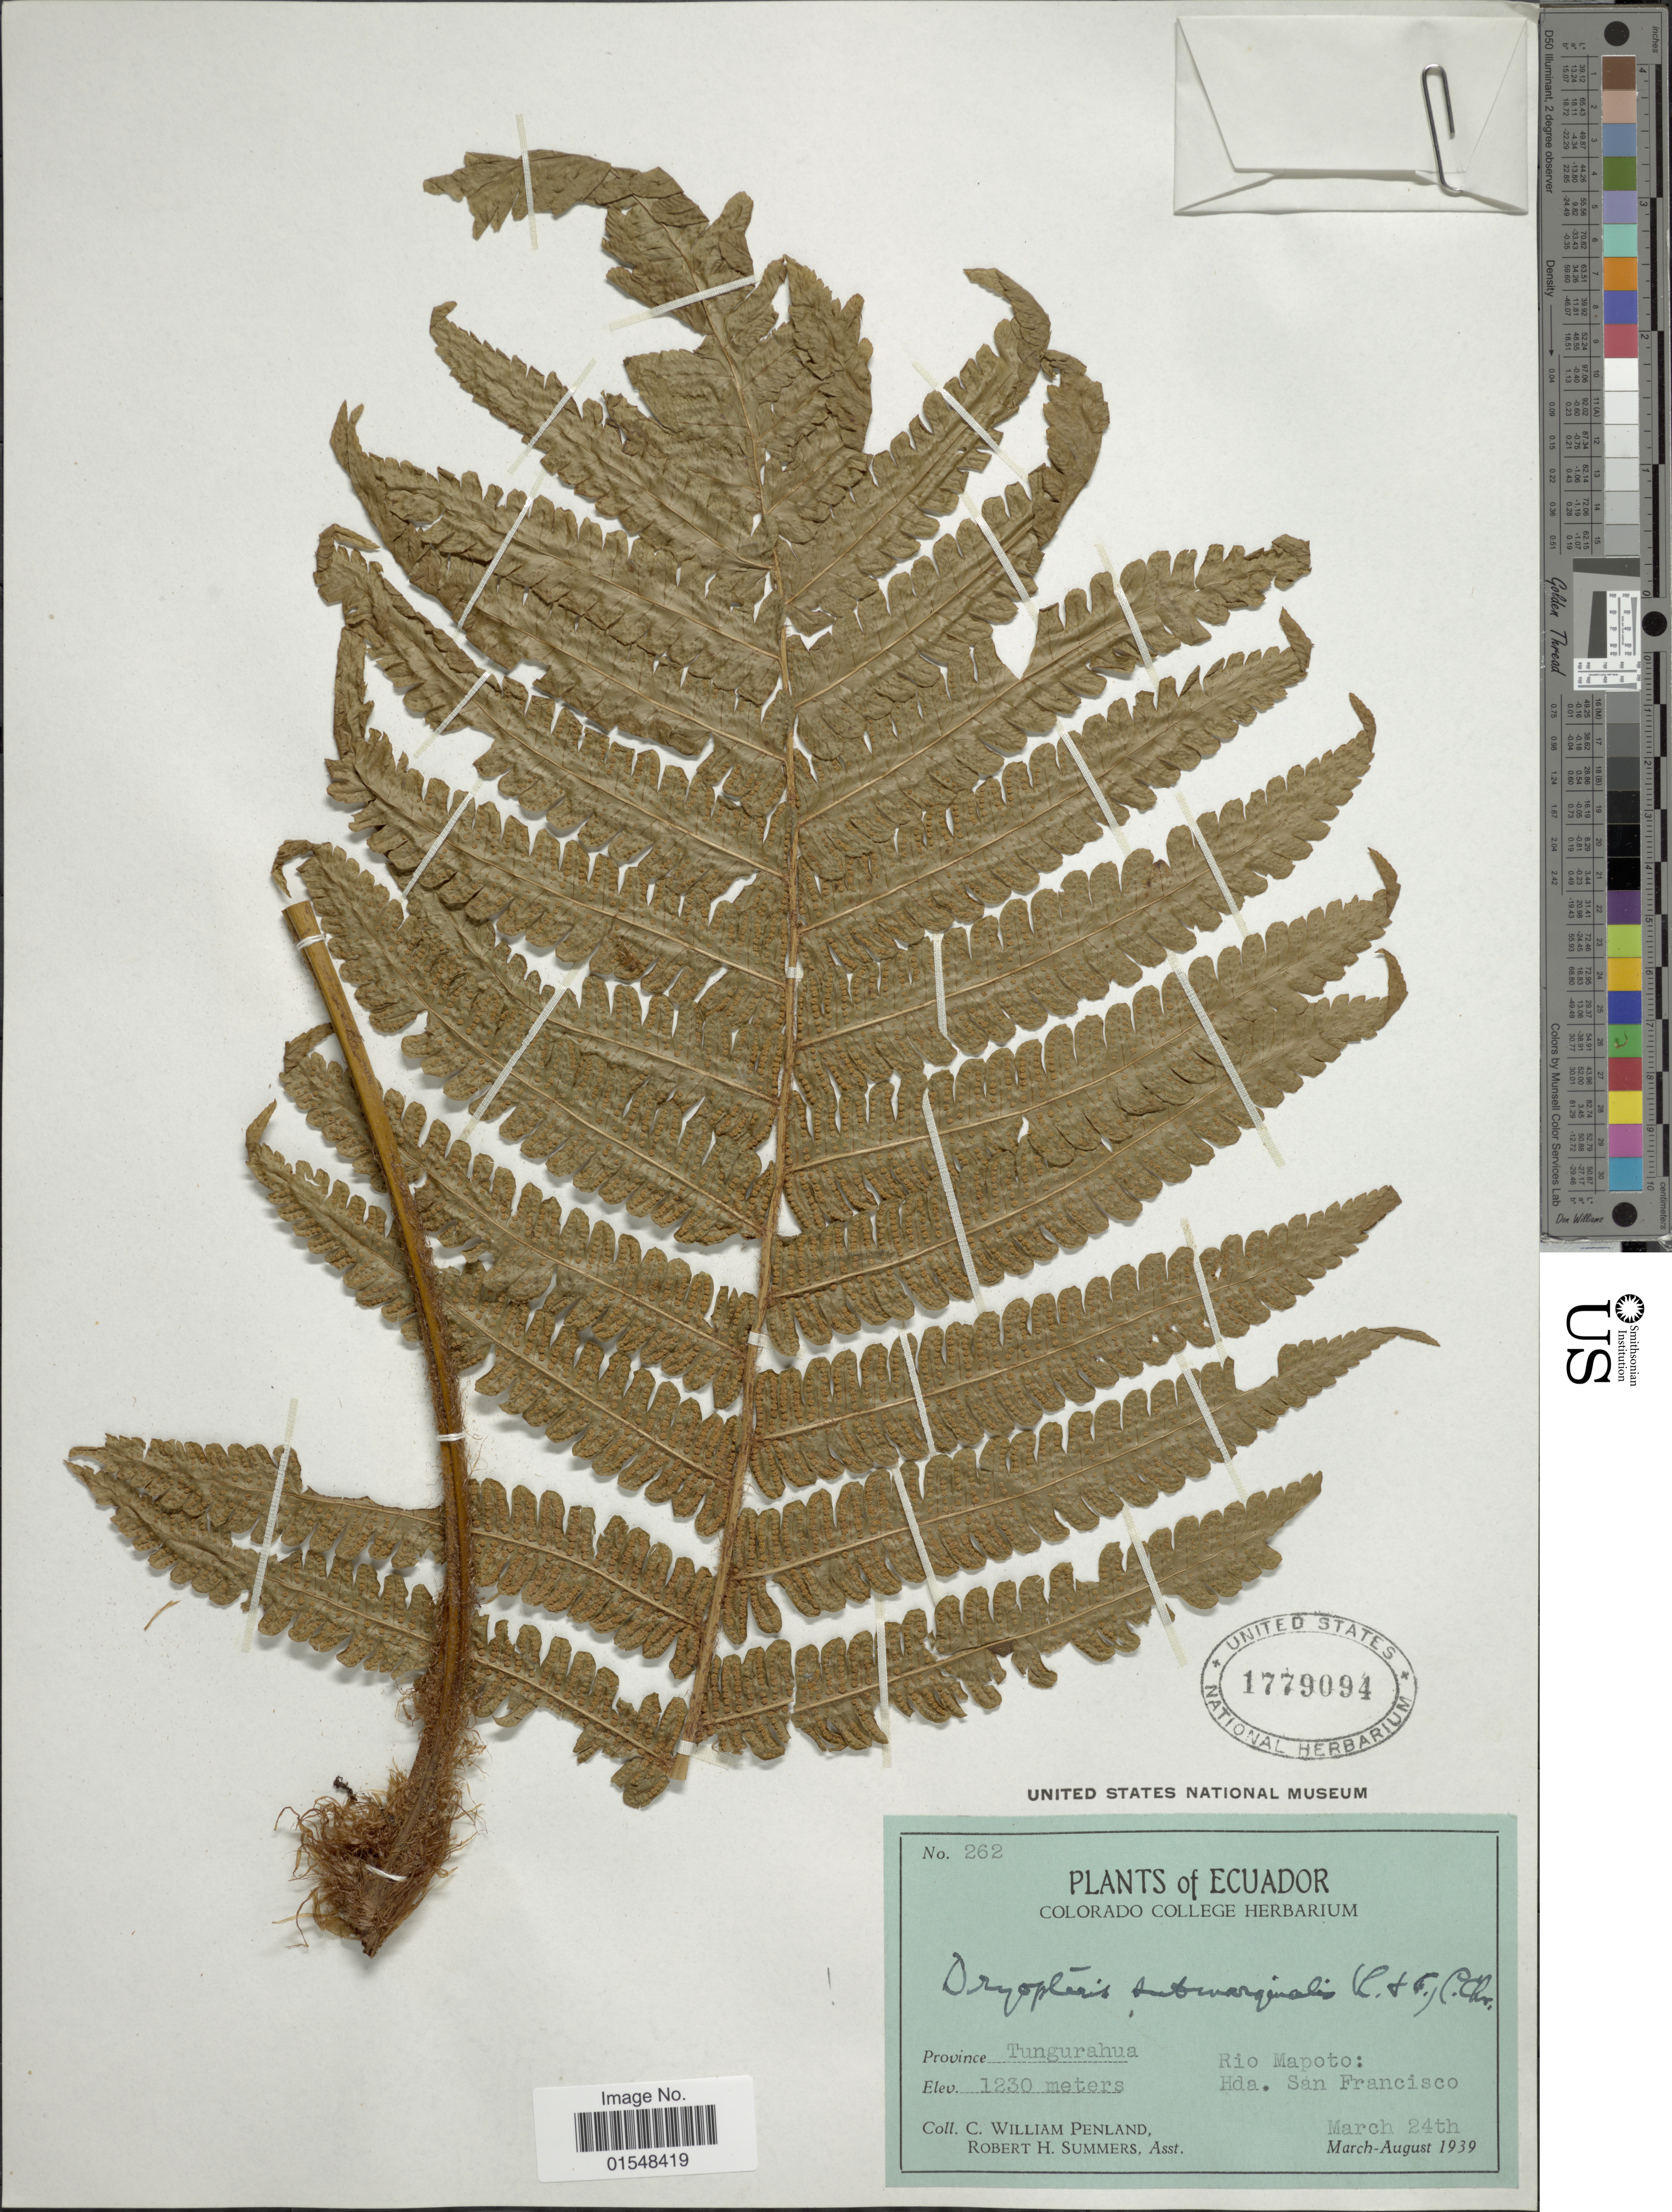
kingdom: Plantae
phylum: Tracheophyta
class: Polypodiopsida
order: Polypodiales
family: Dryopteridaceae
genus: Ctenitis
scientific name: Ctenitis submarginalis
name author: (Langsd. & Fisch.) Ching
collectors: C. W. Penland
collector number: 262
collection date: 1939-03-24/1939-08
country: Ecuador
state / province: Tungurahua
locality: Rio Mapoto: Hda. San Francisco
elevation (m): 1230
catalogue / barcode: US 1779094